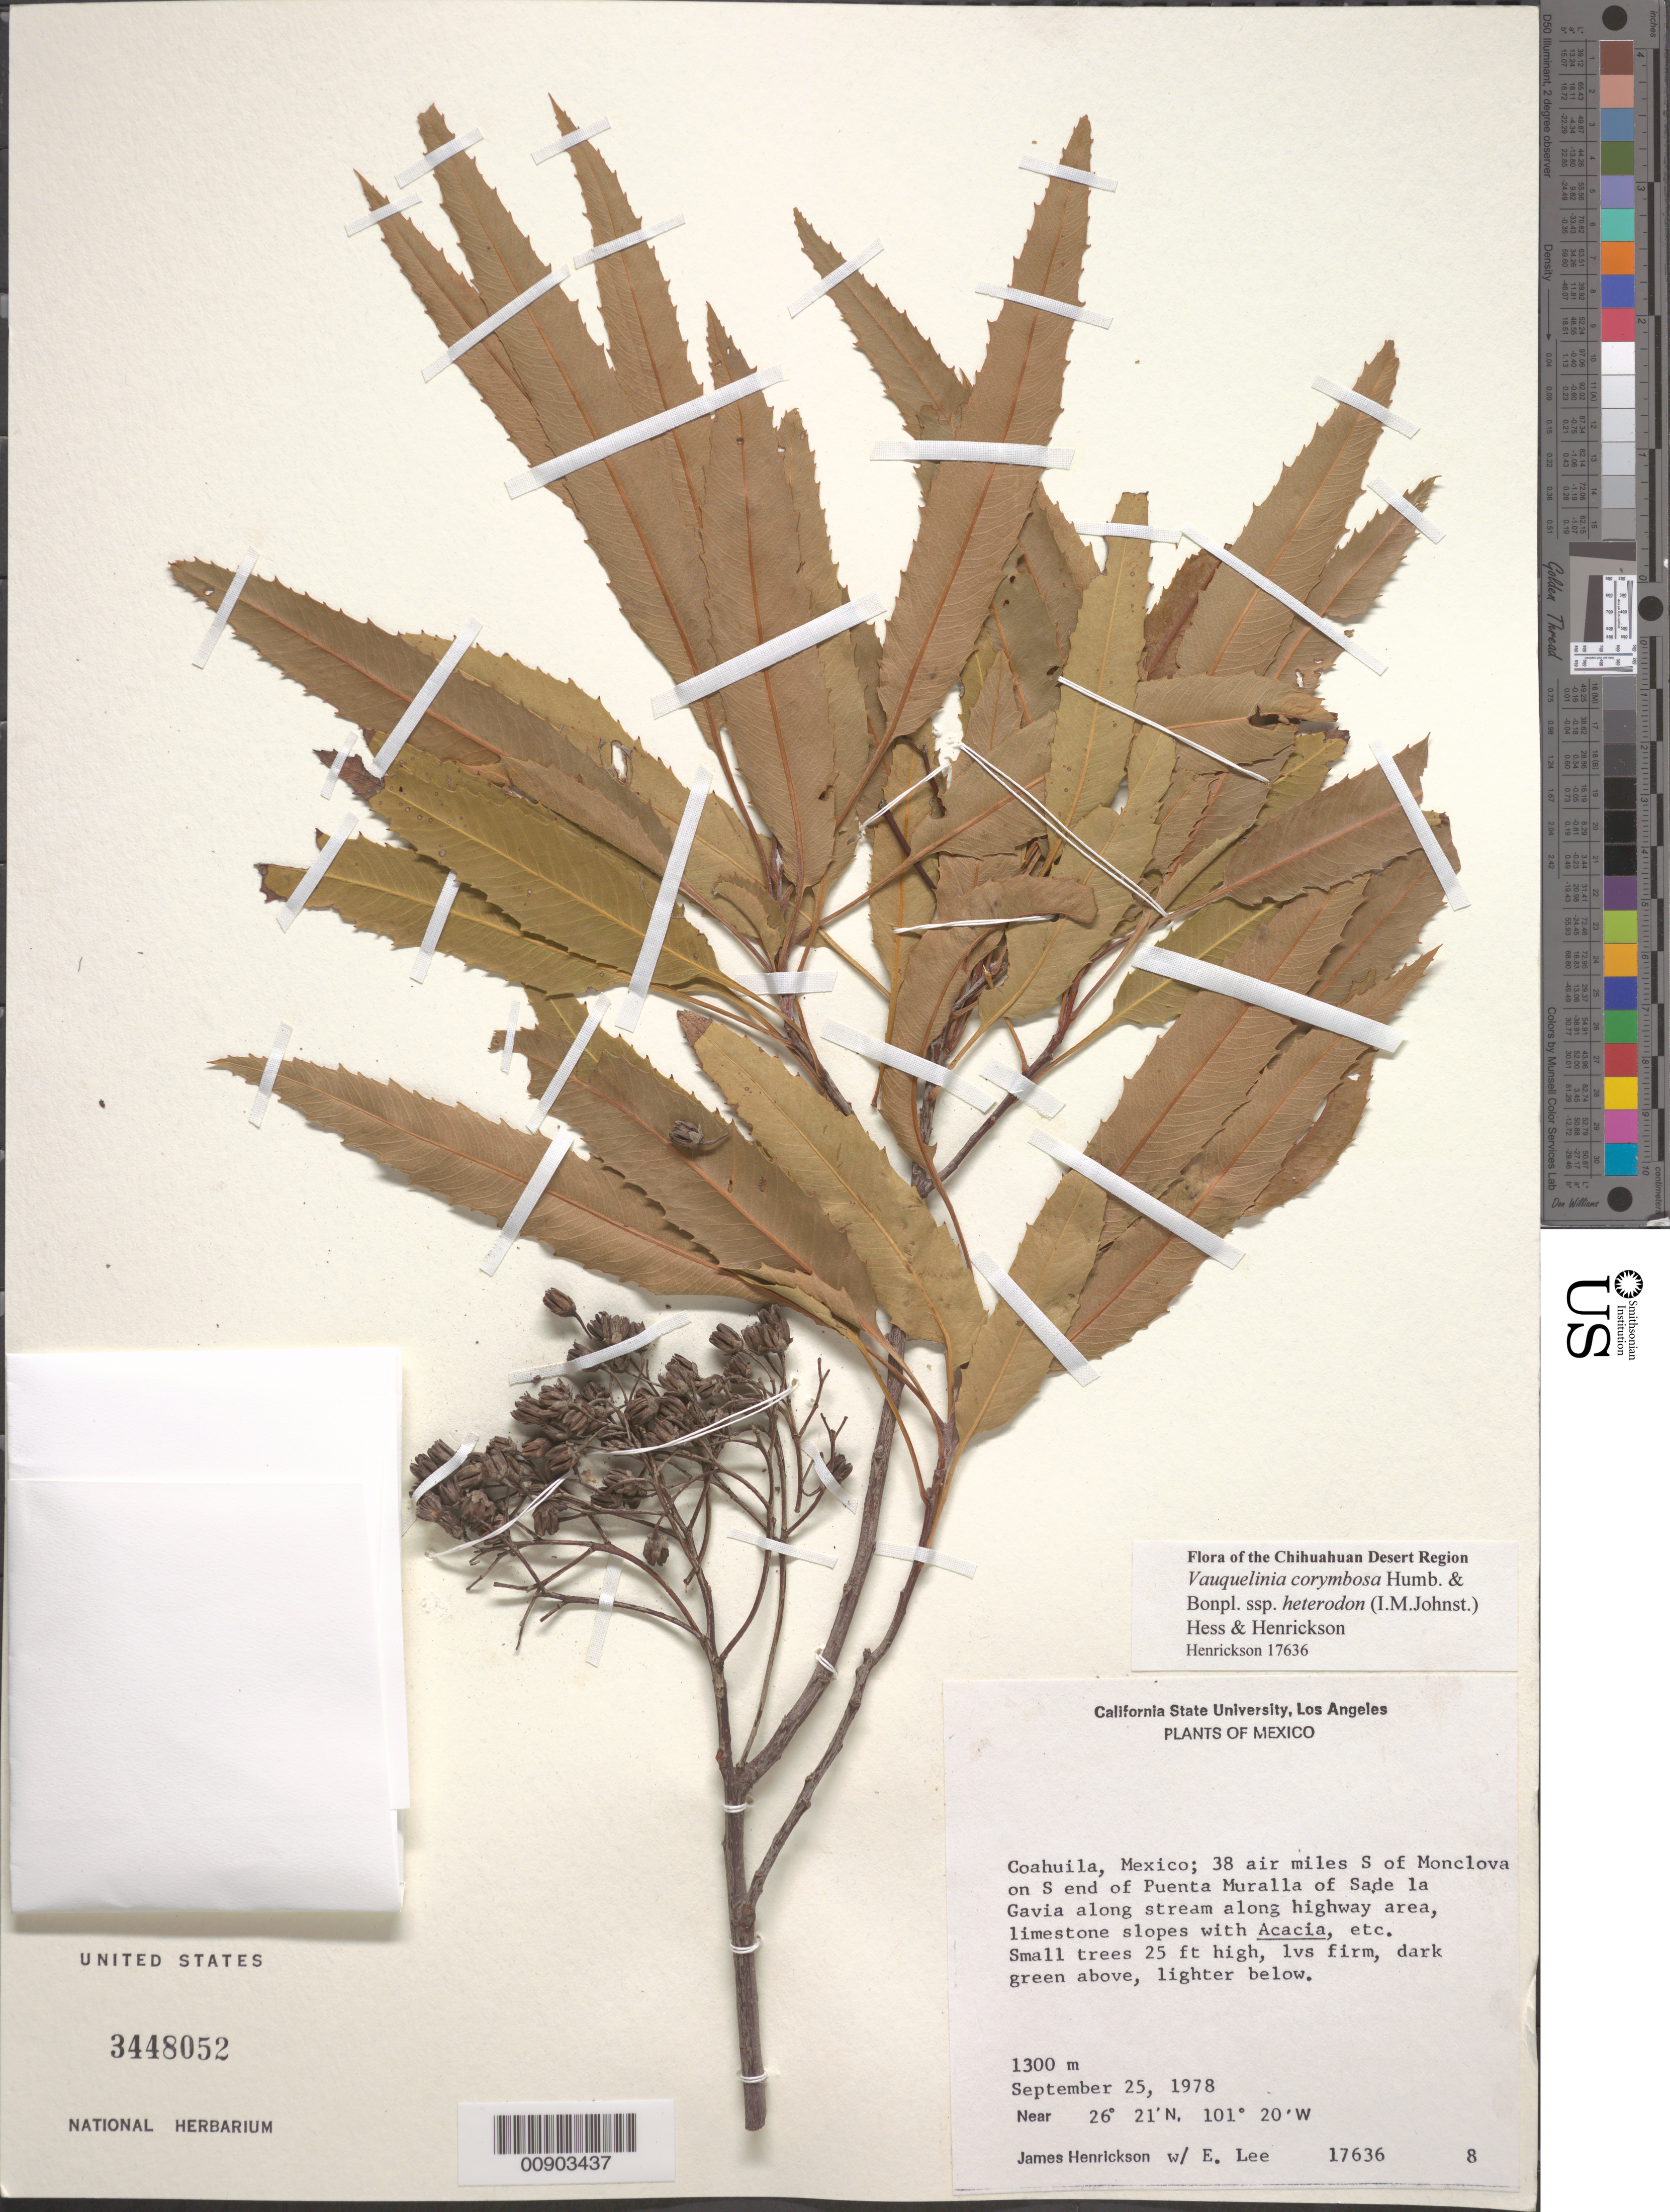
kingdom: Plantae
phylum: Tracheophyta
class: Magnoliopsida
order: Rosales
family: Rosaceae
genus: Vauquelinia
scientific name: Vauquelinia corymbosa subsp. heterodon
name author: (I.M. Johnst.) W.J. Hess & Henrickson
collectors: J. Henrickson & E. Y. T. Lee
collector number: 17636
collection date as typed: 25 Sep 1978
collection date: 1978-09-25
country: Mexico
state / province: Coahuila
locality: Coahuila: 38 air miles S of Monclova on S end of Puenta Muralla of Sade la Gavia.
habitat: Along stream along highway area, limestone slopes with Acacia, etc.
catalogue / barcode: US 3448052